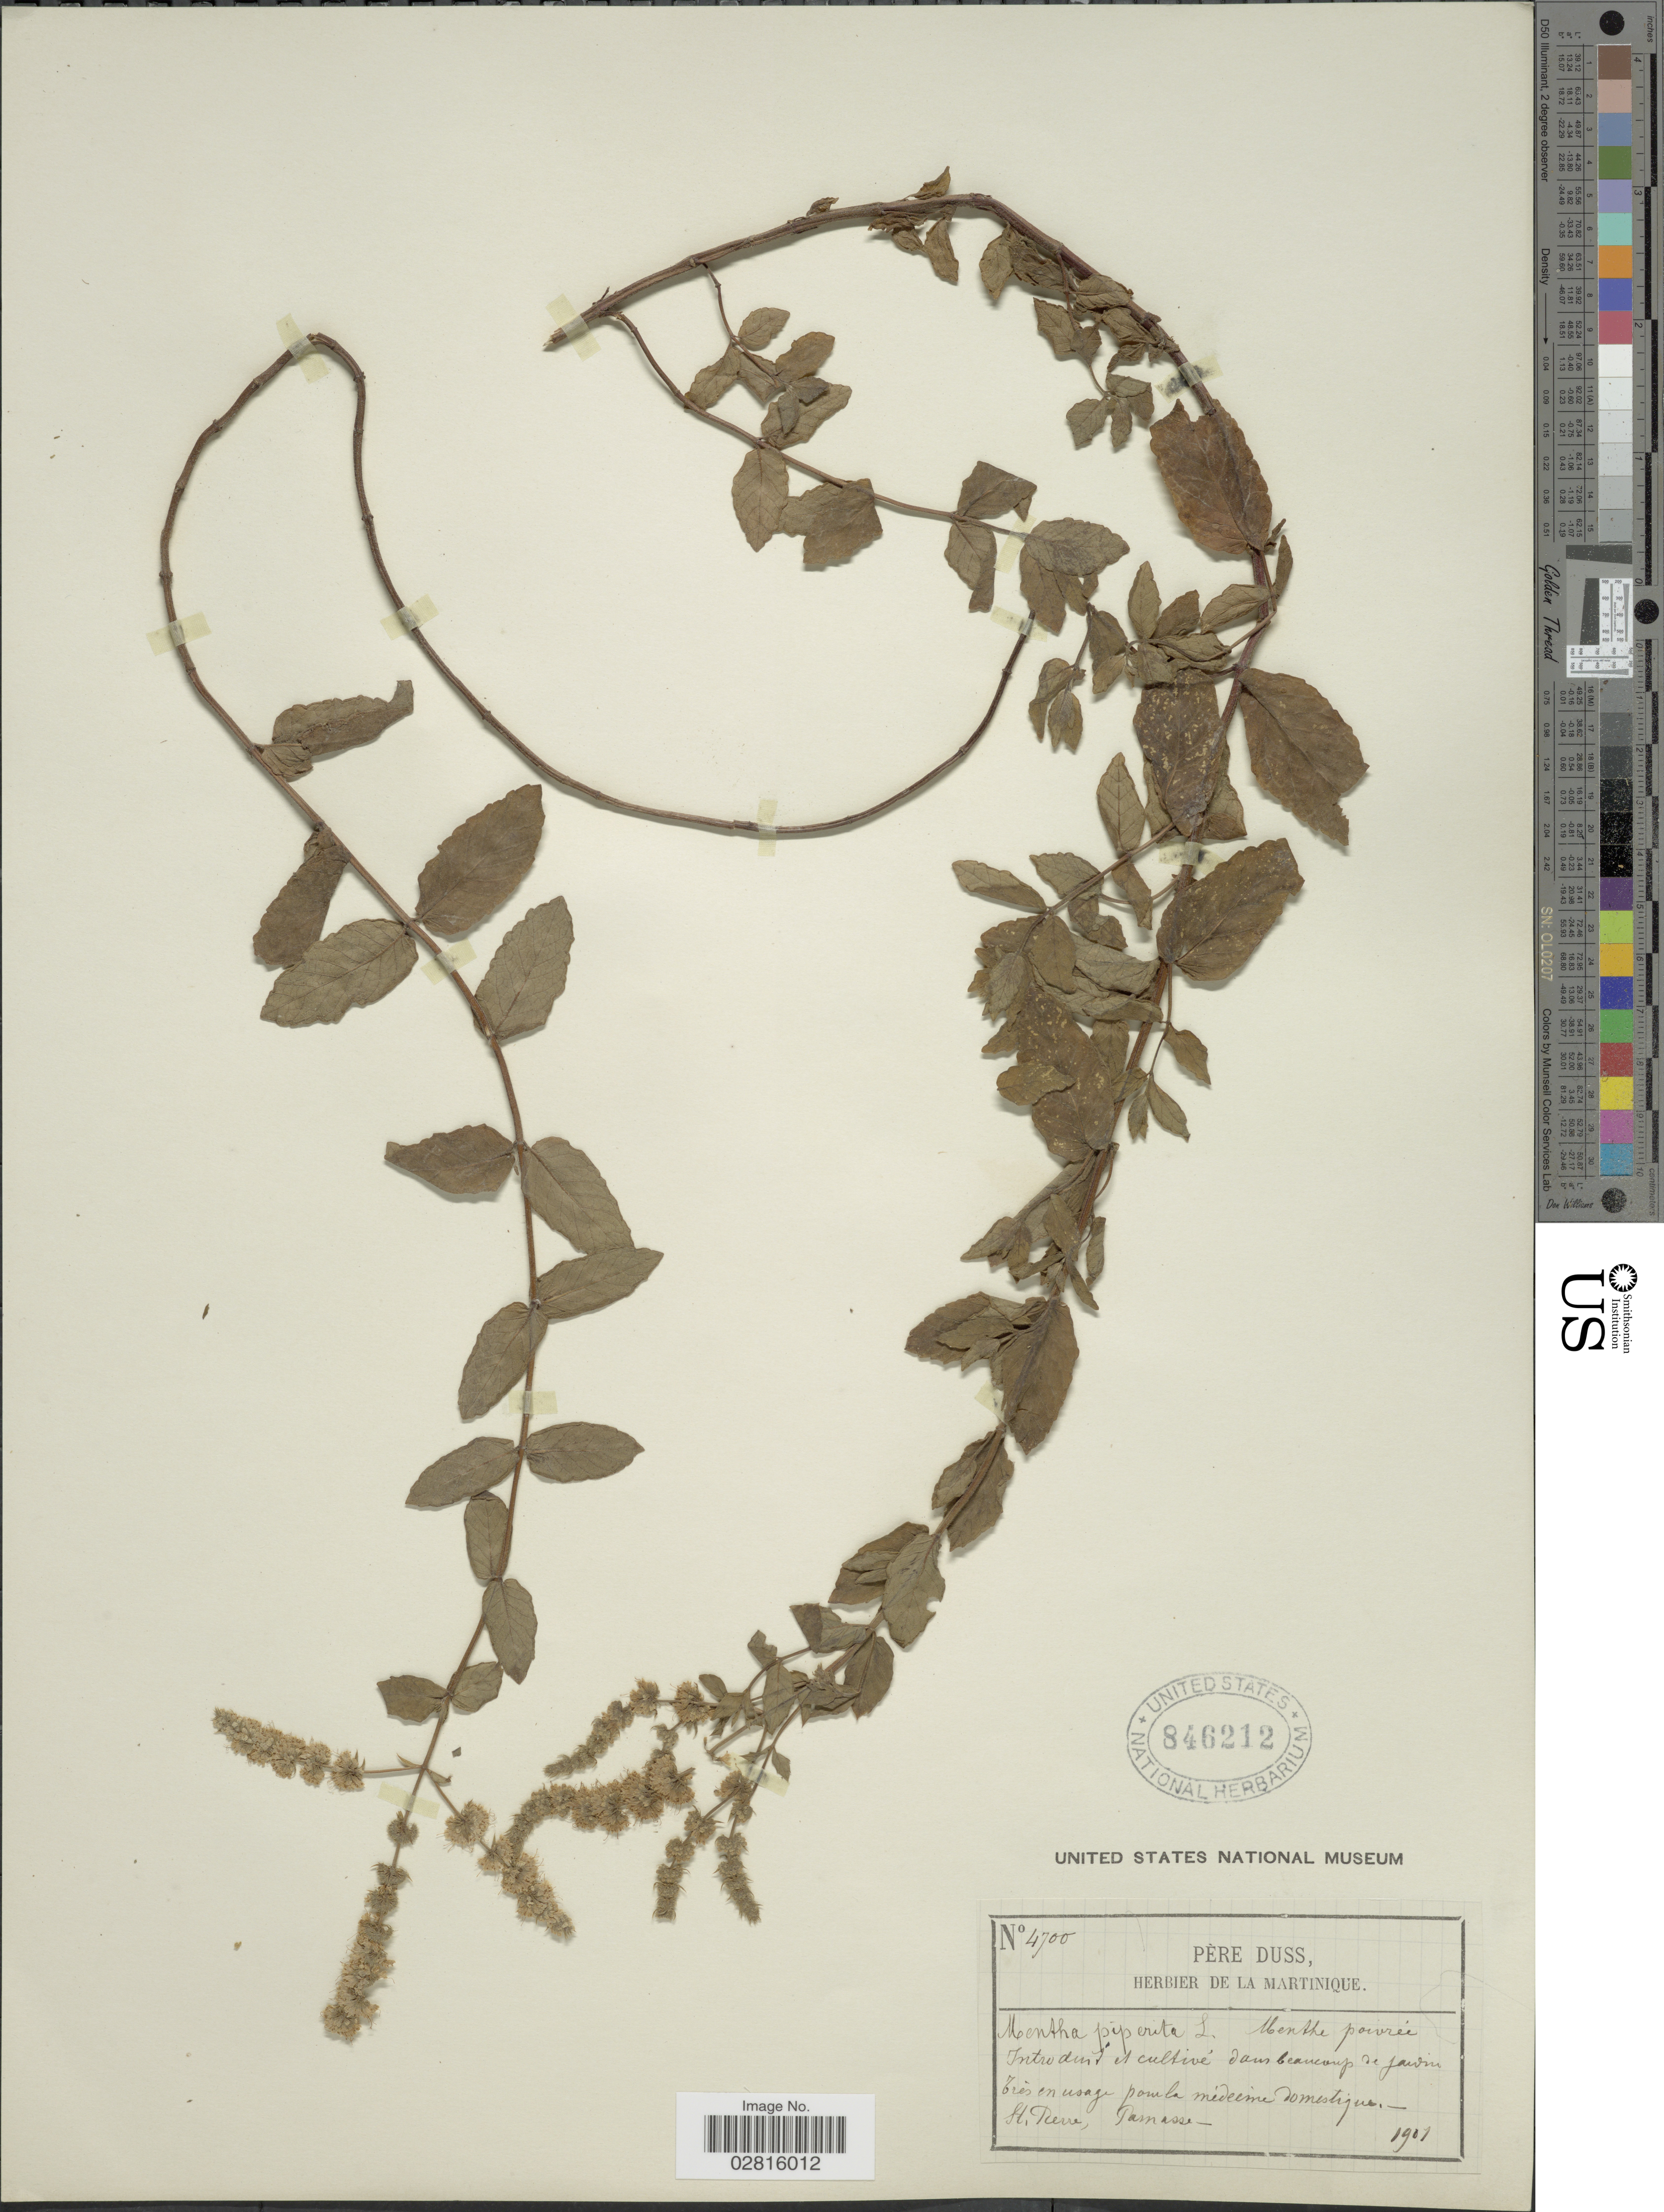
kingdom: Plantae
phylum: Tracheophyta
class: Magnoliopsida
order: Lamiales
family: Lamiaceae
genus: Mentha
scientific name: Mentha x piperita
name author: L.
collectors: Père Duss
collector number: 4700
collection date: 1901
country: Martinique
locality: St. Pierre, Parnasse.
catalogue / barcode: US 846212